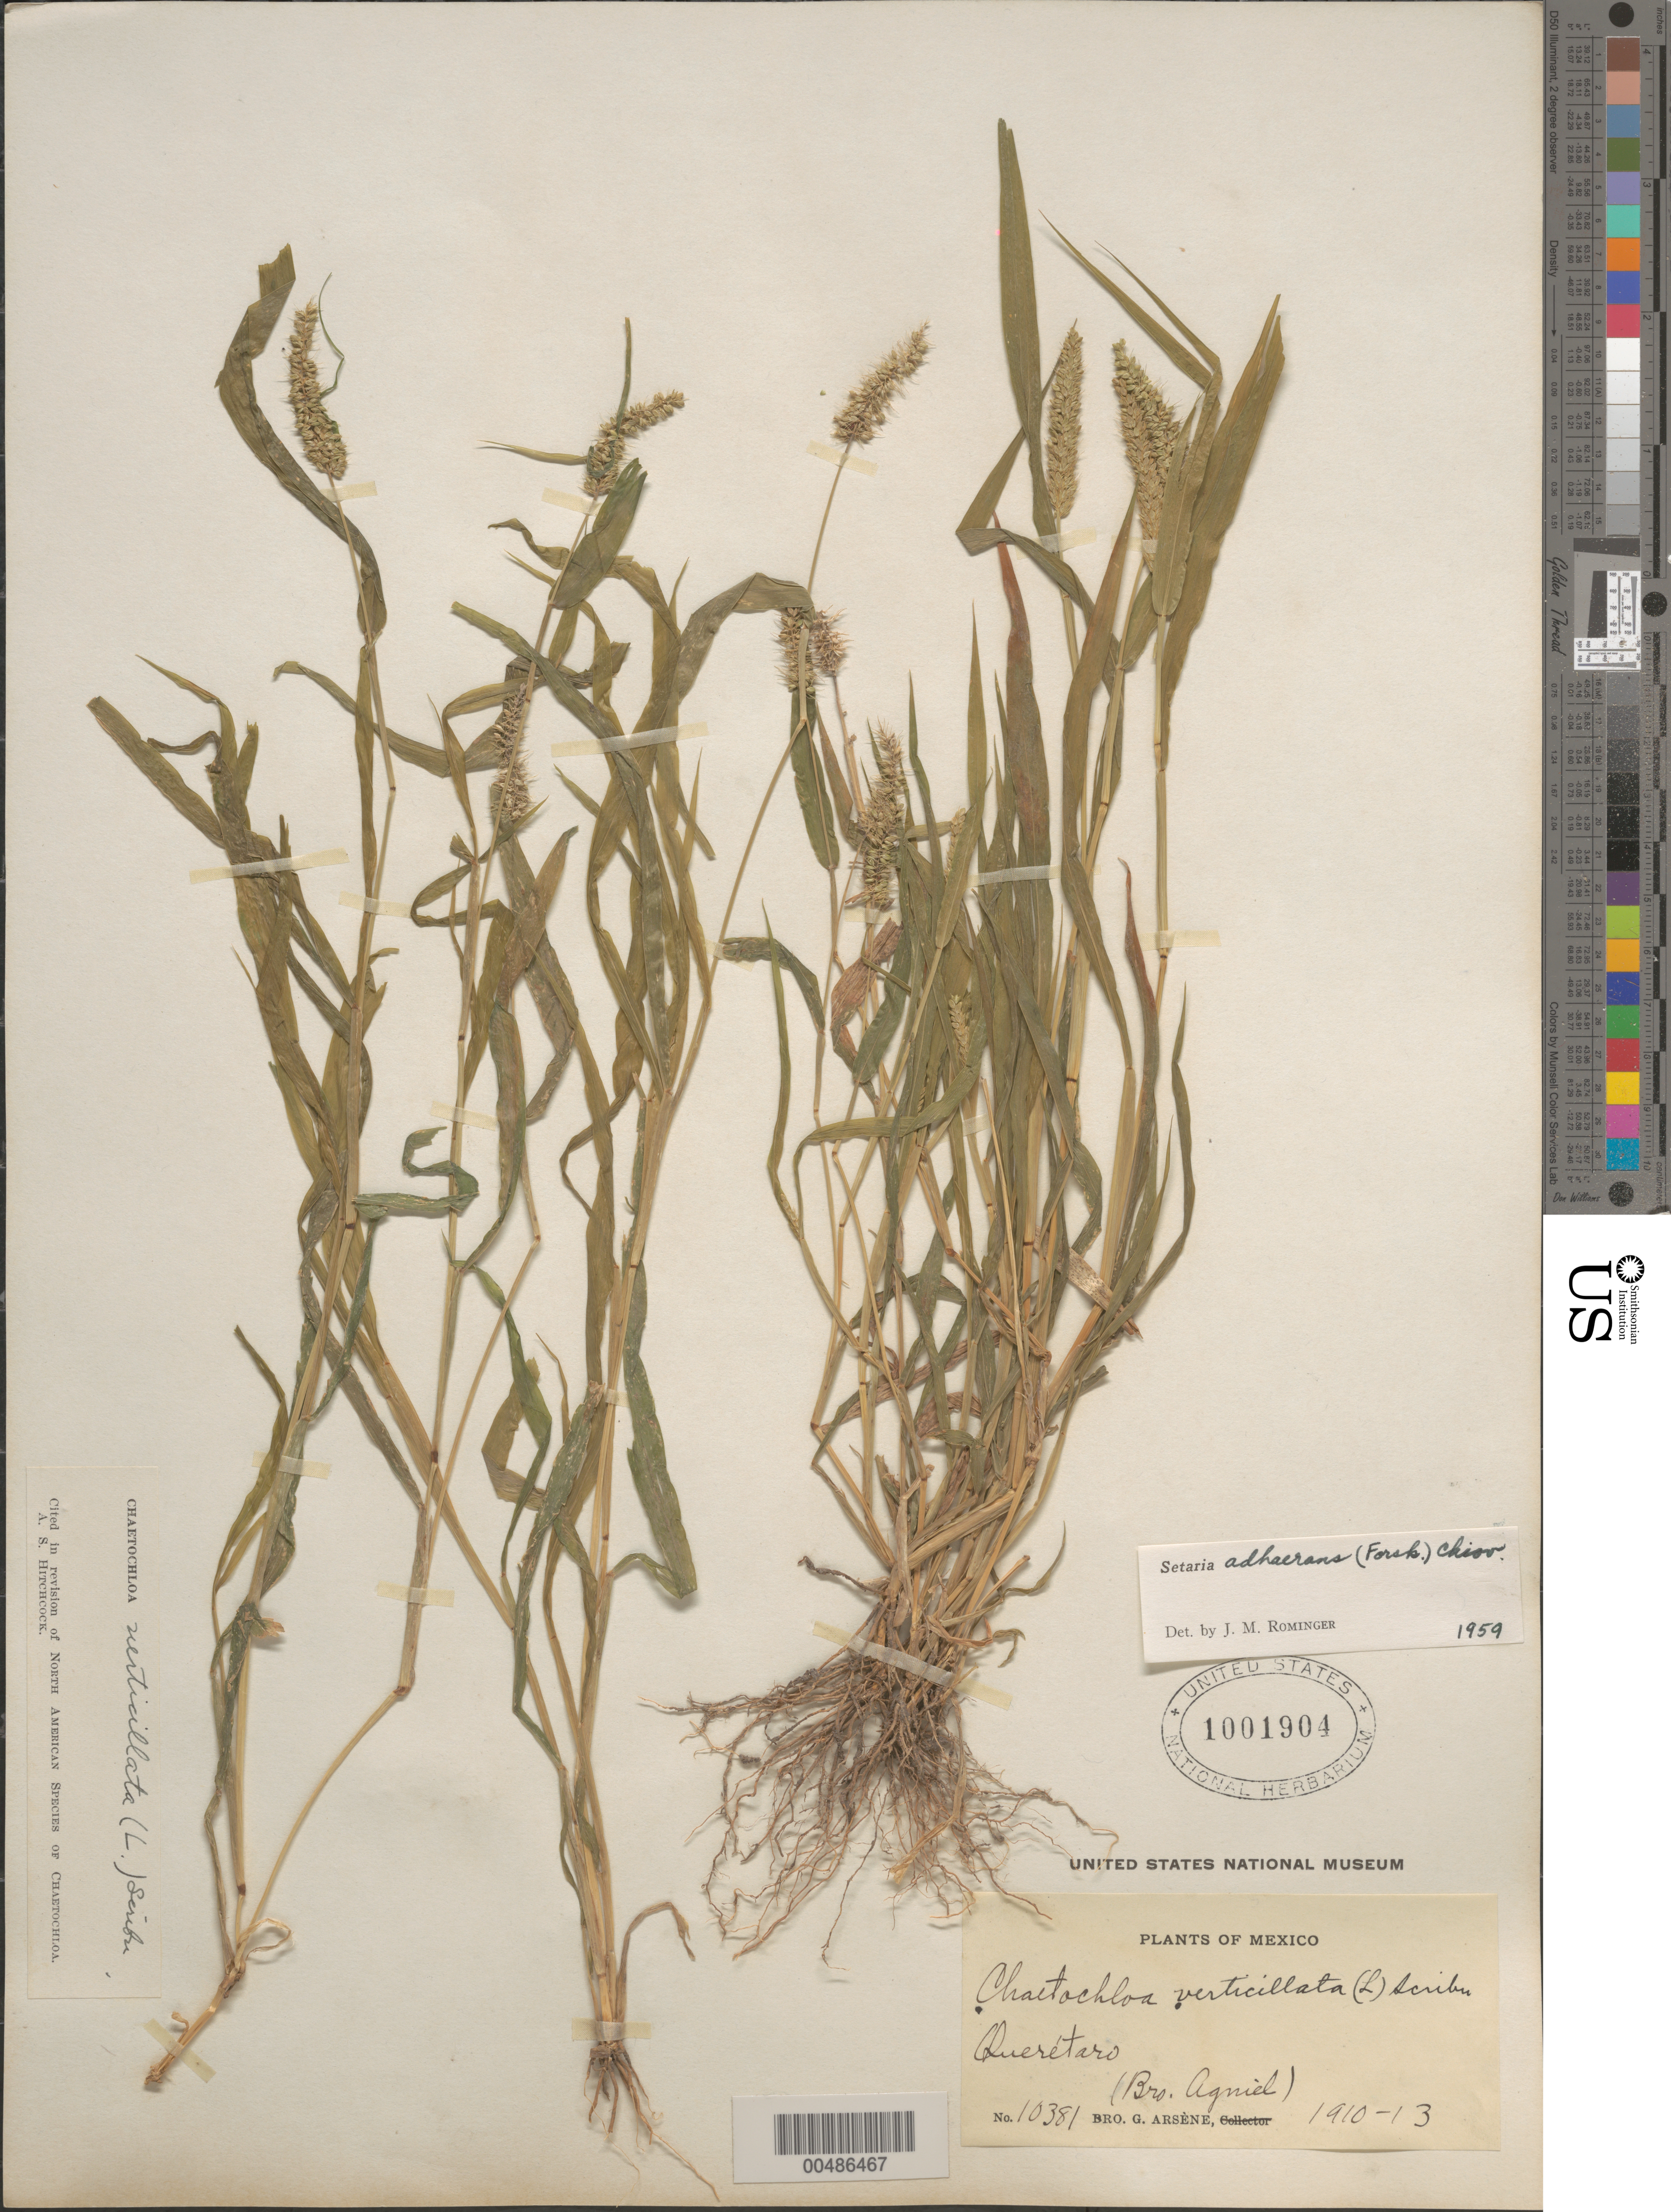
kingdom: Plantae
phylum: Tracheophyta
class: Liliopsida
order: Poales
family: Poaceae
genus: Setaria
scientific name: Setaria adhaerens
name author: (Forssk.) Chiov.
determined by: Rominger, J. M.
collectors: Bro. G. Arsène & Bro. Agniel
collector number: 10381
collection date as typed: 1910 to 1913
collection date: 1910/1913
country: Mexico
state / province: Querétaro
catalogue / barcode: US 1001904